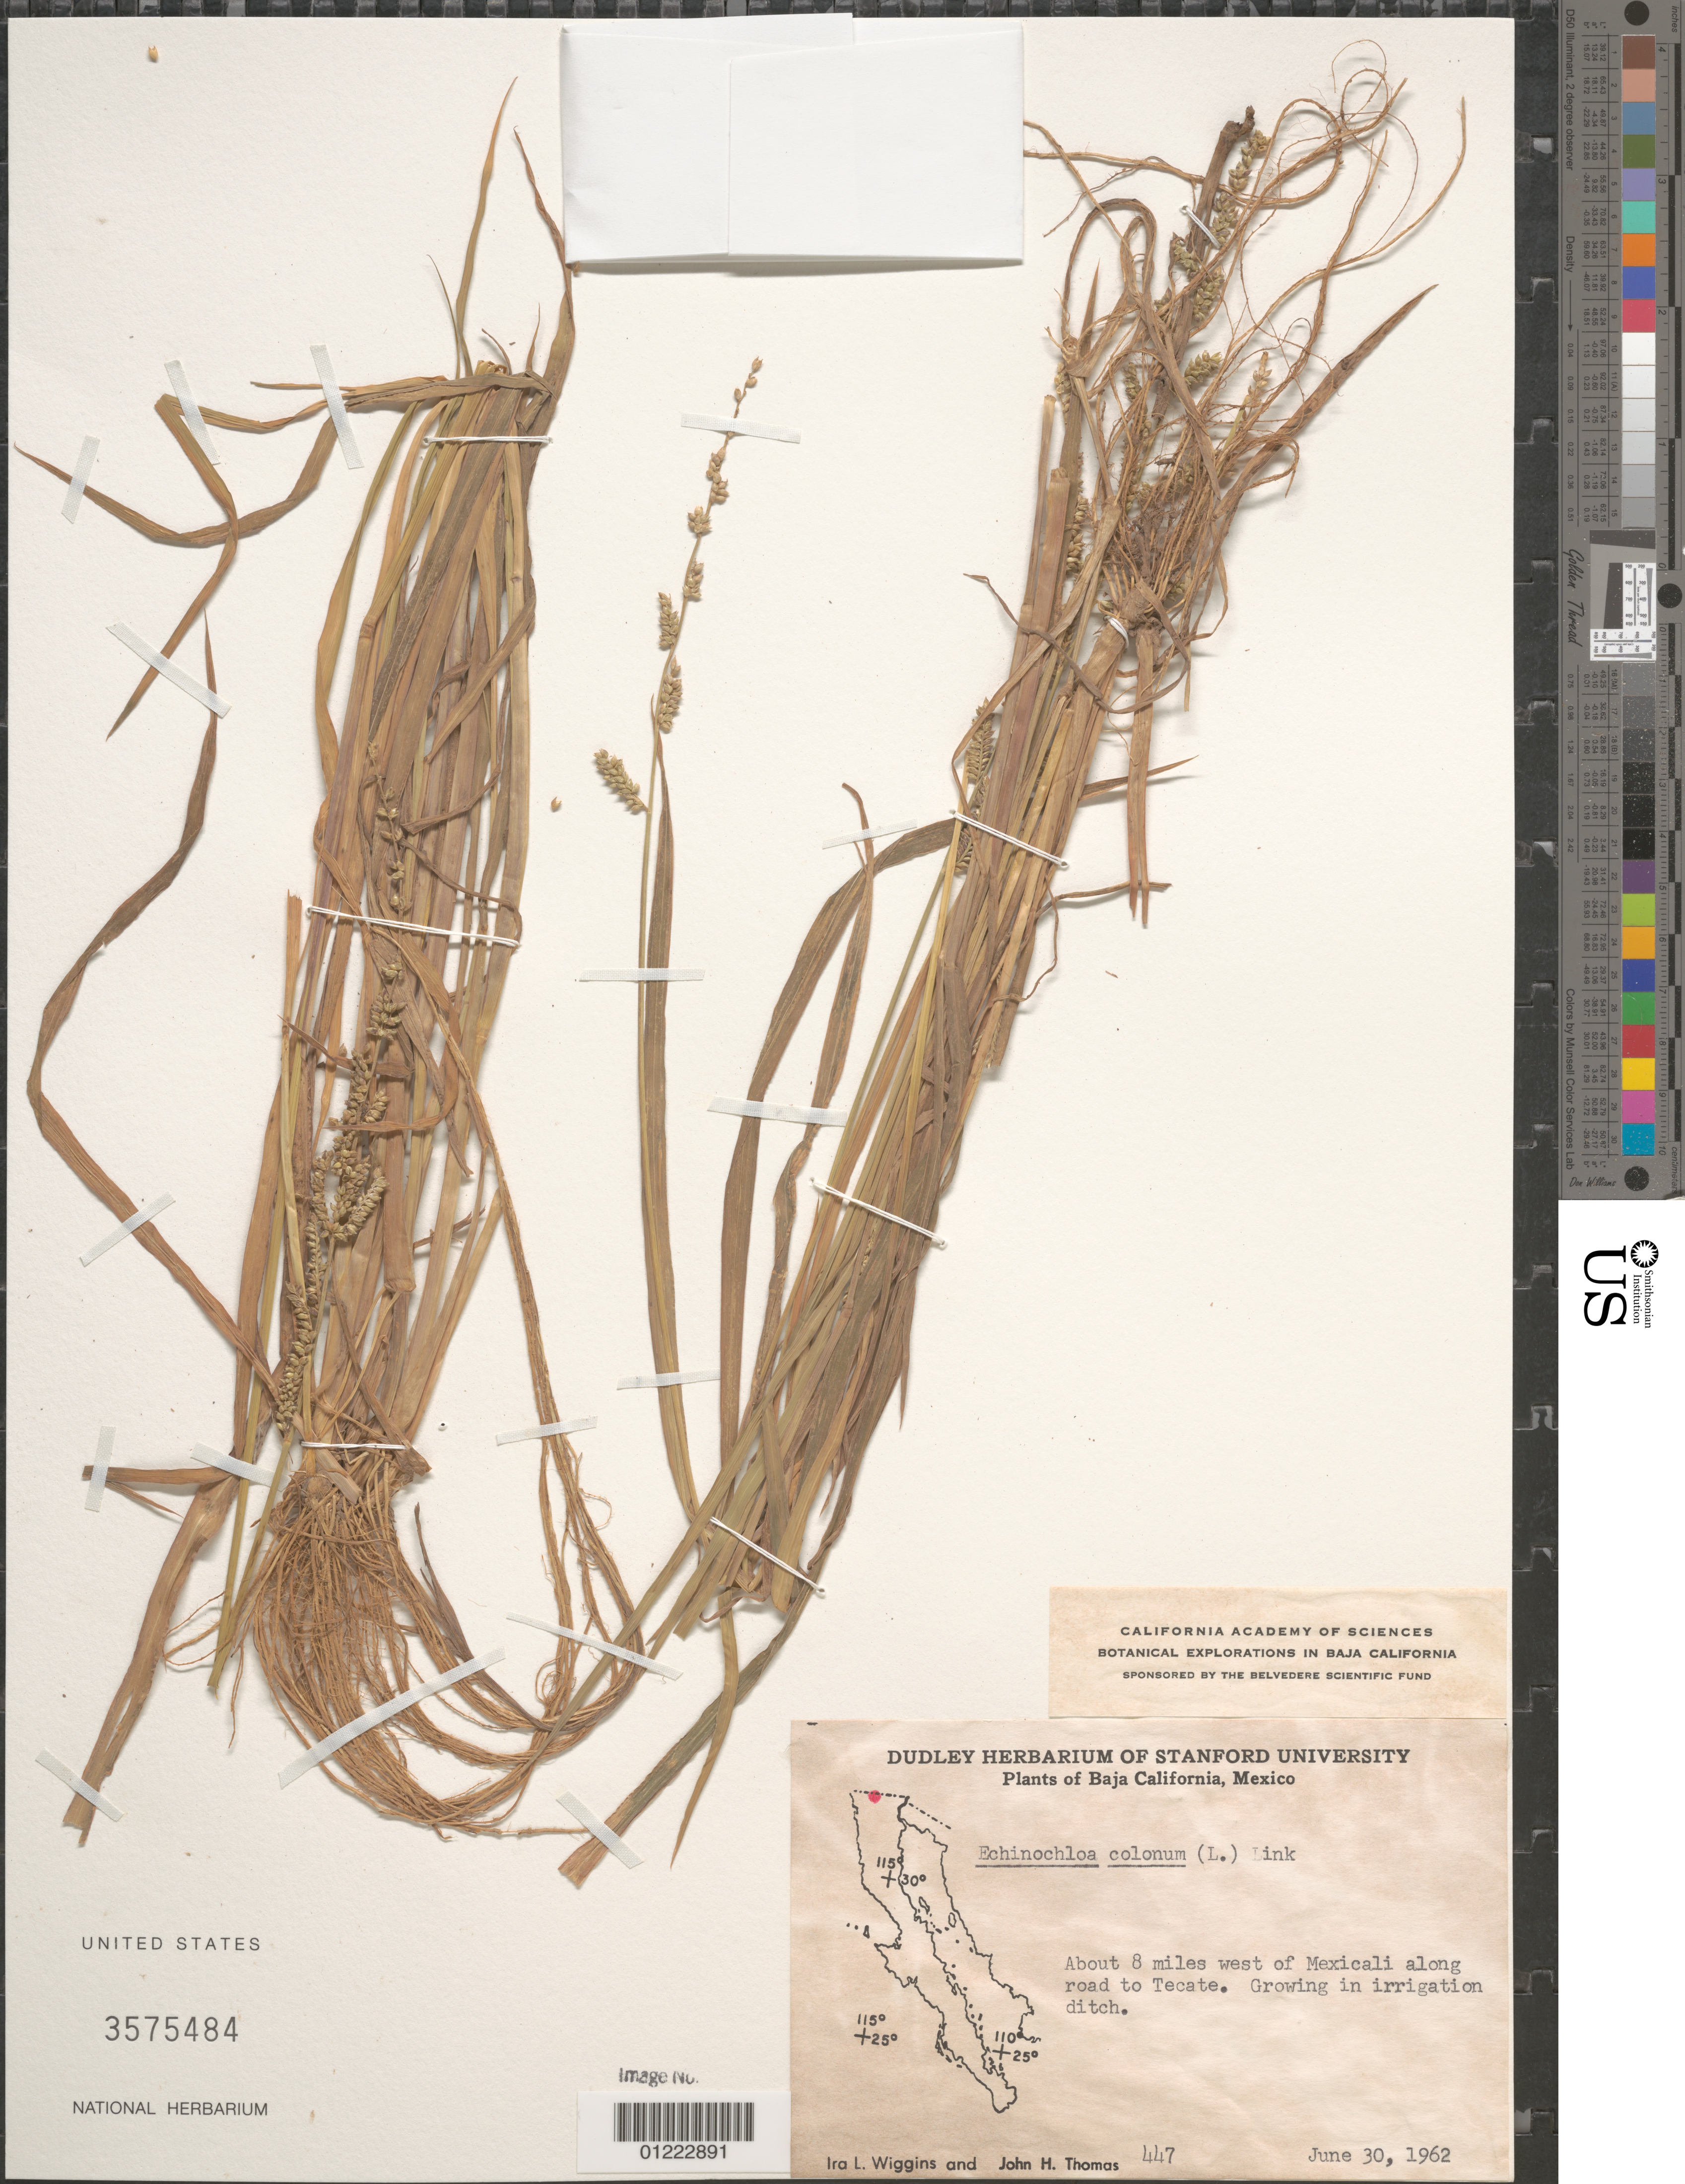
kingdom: Plantae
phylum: Tracheophyta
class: Liliopsida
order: Poales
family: Poaceae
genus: Echinochloa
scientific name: Echinochloa colonum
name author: (L.) Link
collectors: I. L. Wiggins & J. H. Thomas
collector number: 447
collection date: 1962-06-30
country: Mexico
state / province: Baja California Norte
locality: About 8 miles west of Mexicali along road to Tecate.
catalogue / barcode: US 3575484